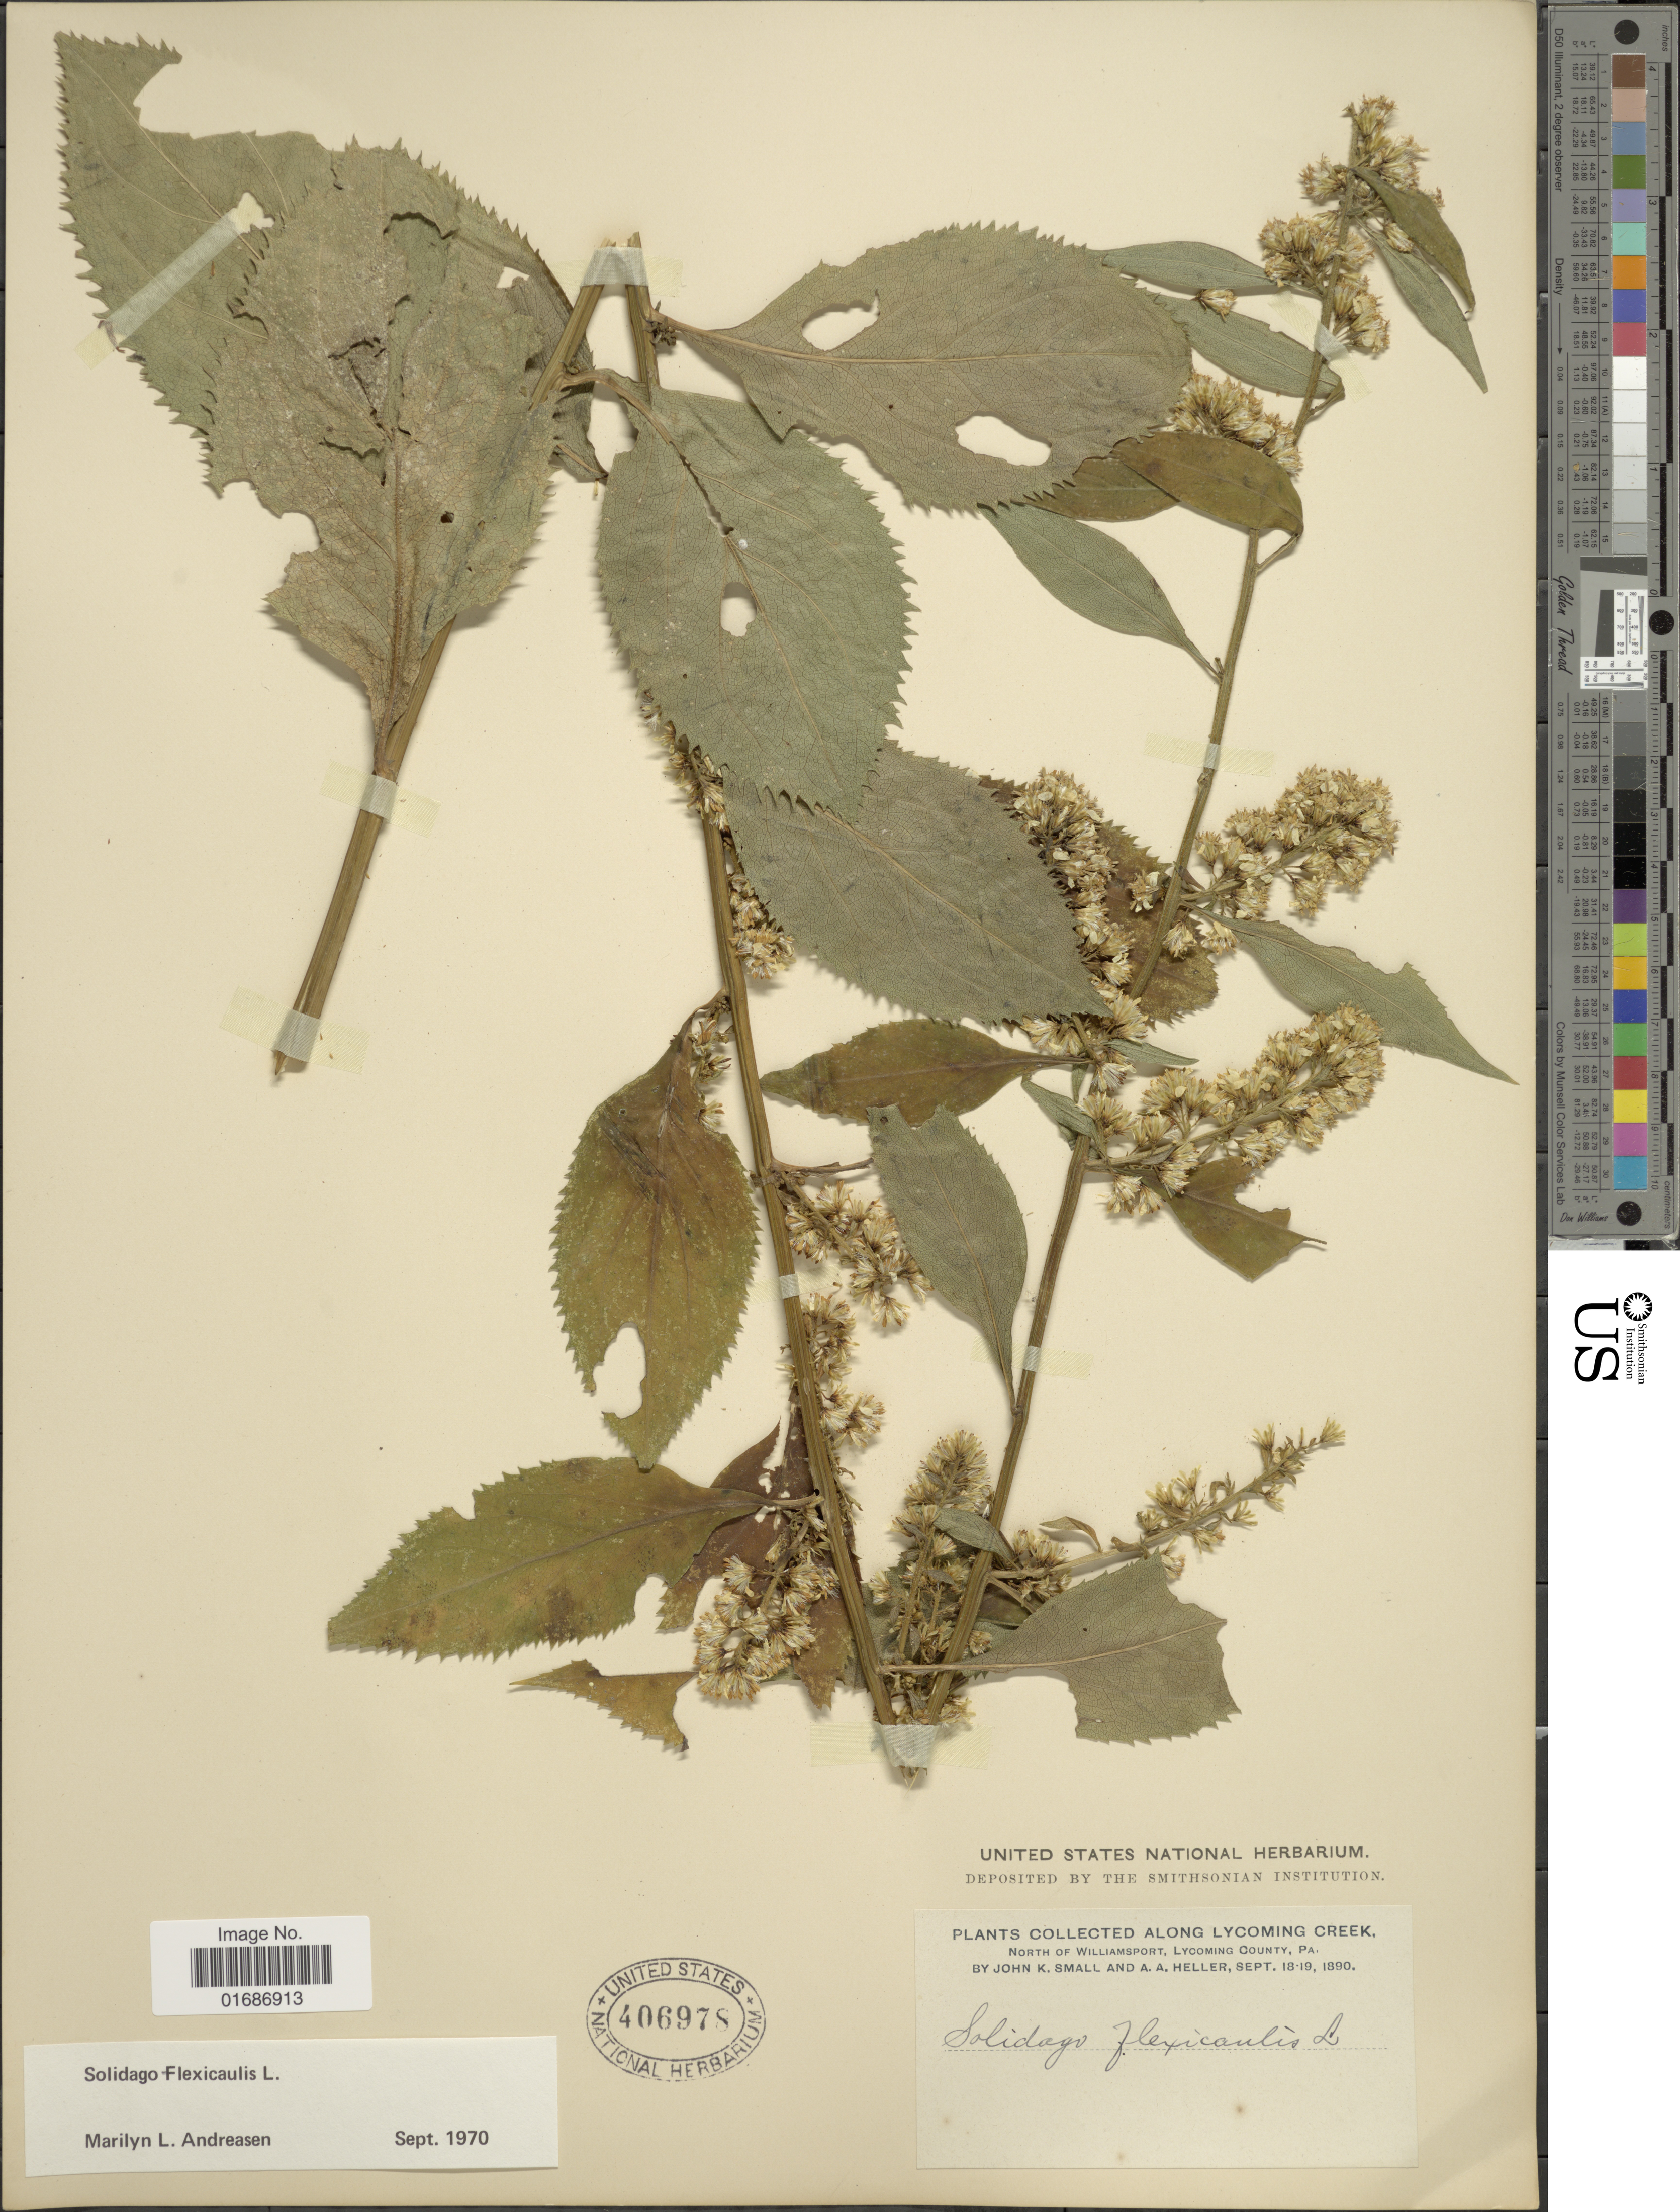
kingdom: Plantae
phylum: Tracheophyta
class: Magnoliopsida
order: Asterales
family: Asteraceae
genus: Solidago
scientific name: Solidago flexicaulis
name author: L.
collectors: J. K. Small & A. A. Heller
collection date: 1890-09-18/1890-09-19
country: United States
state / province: Pennsylvania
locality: Collected along Lycoming Creek, North of Williamsport, Lycoming County, Pa.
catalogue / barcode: US 406978